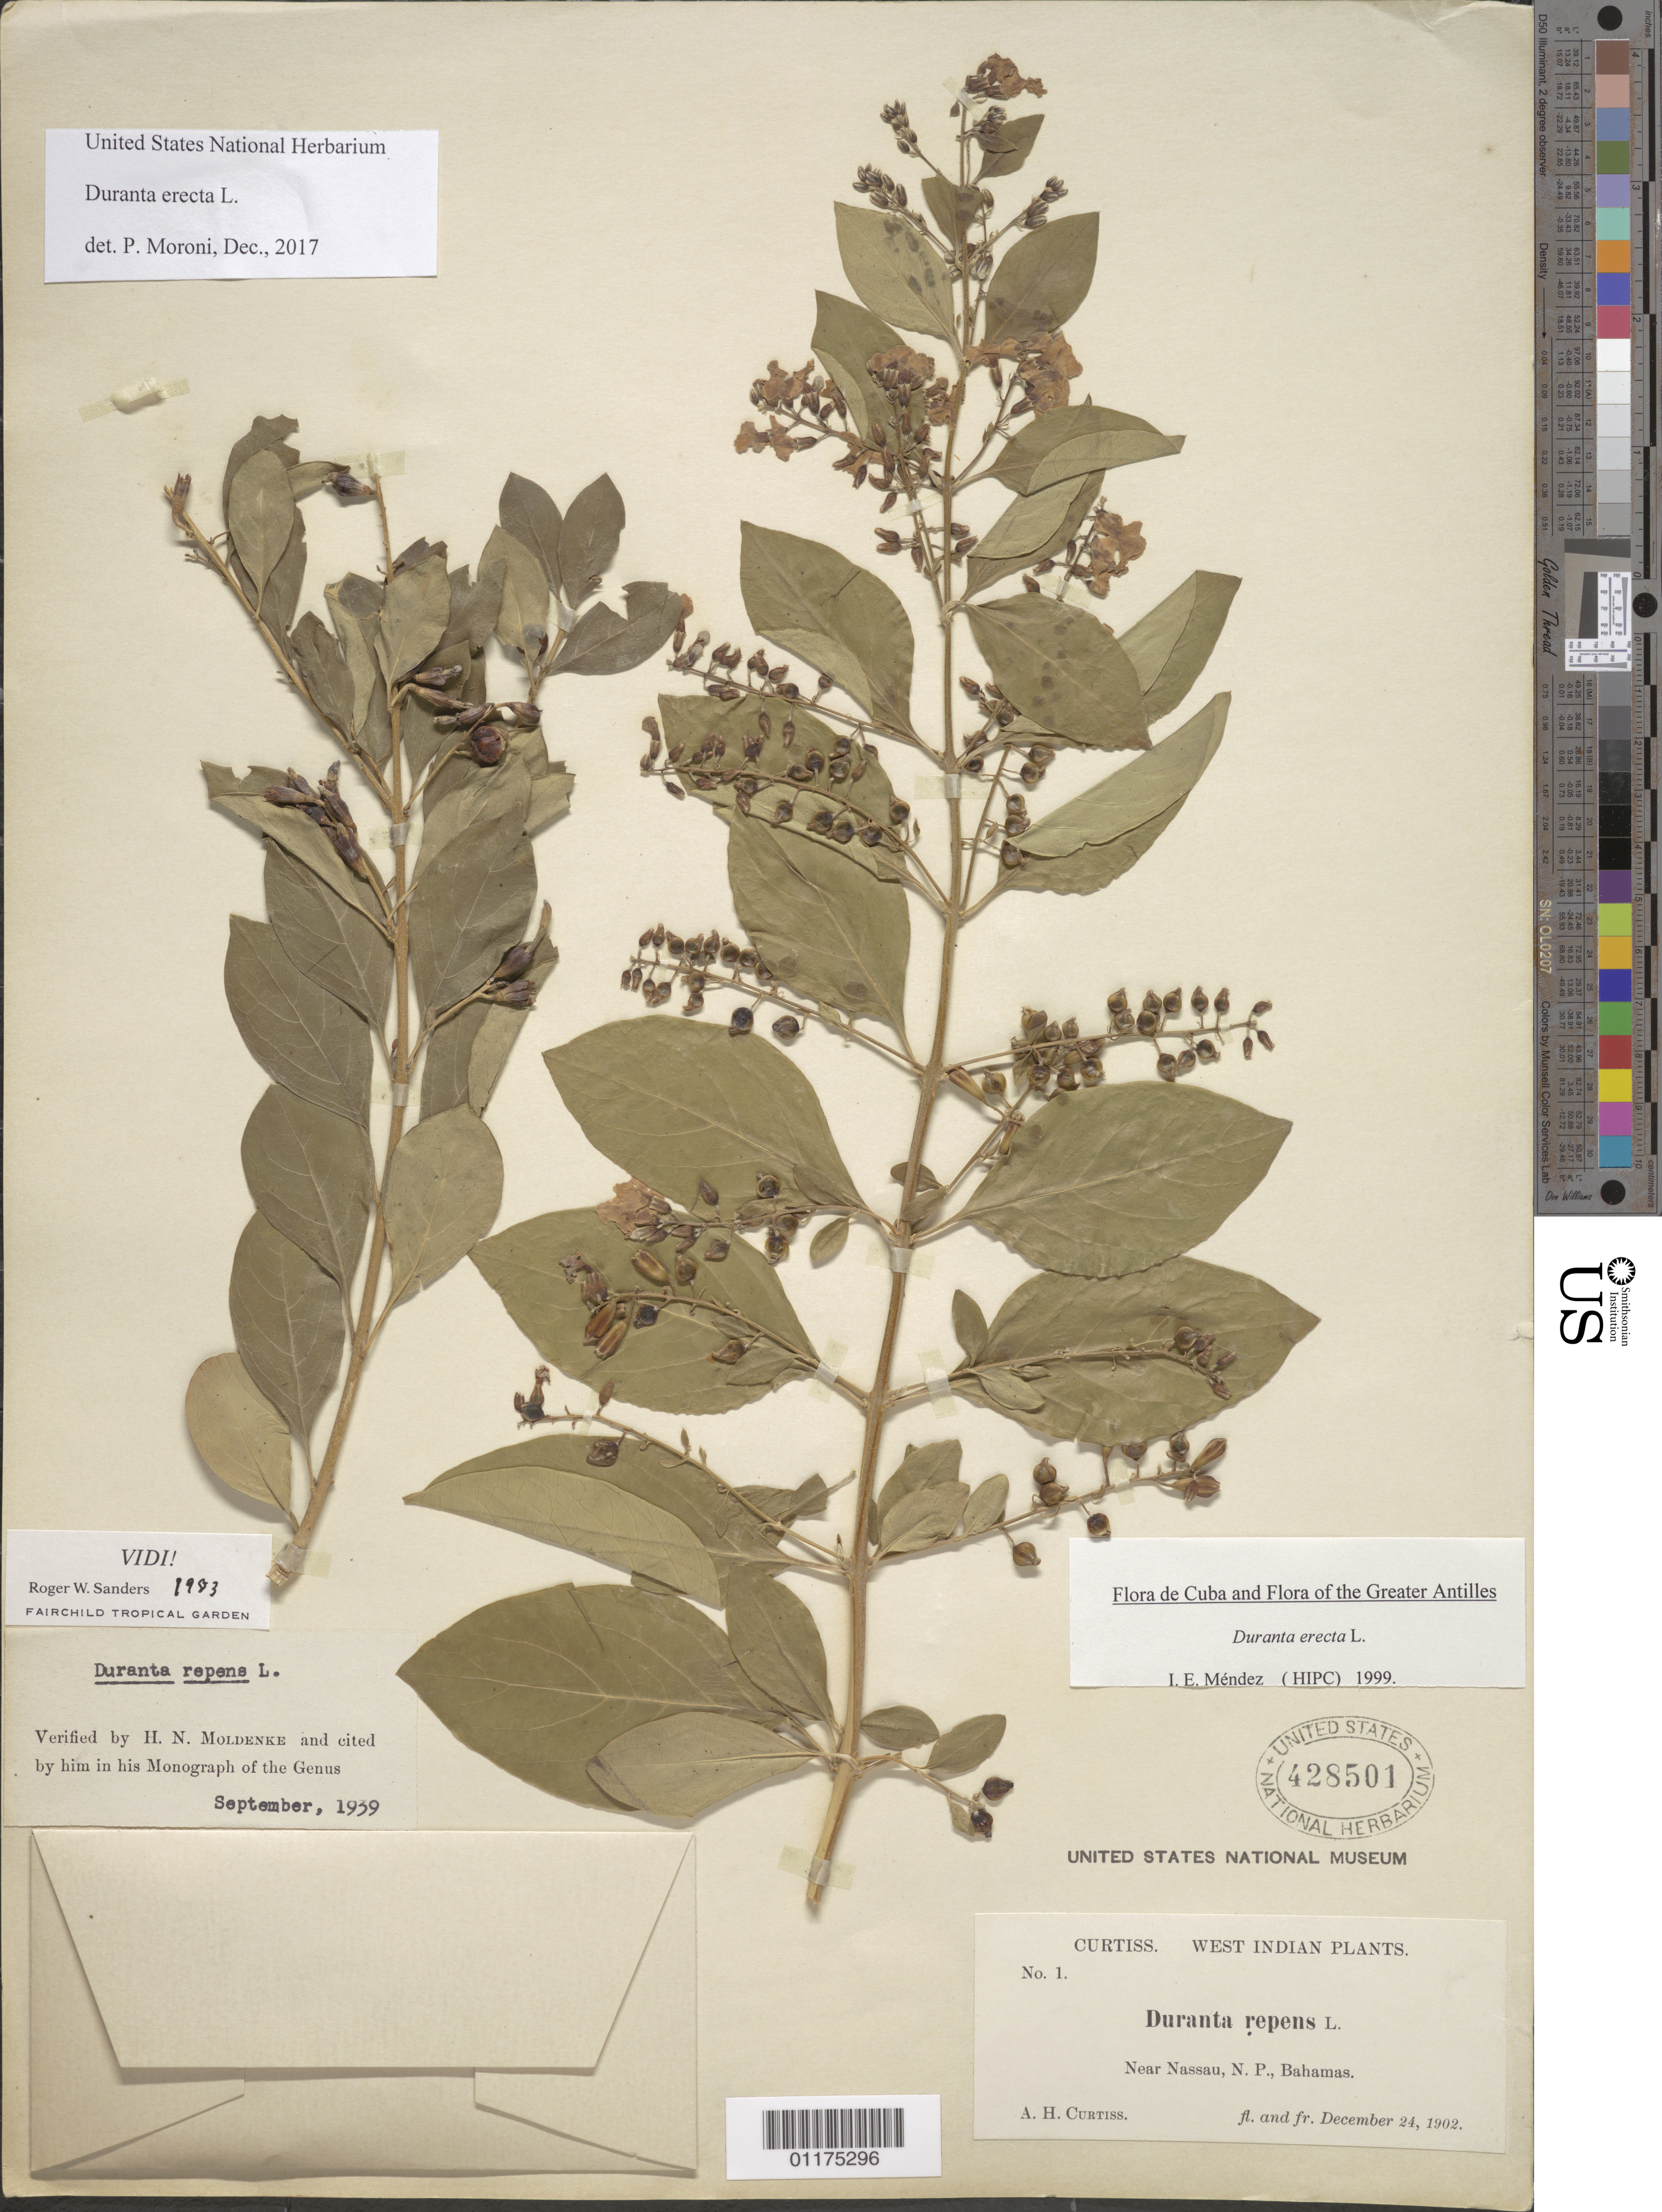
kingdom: Plantae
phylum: Tracheophyta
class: Magnoliopsida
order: Lamiales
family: Verbenaceae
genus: Duranta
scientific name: Duranta erecta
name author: L.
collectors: A. H. Curtiss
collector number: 1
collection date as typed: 24 Dec 1902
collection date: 1902-12-24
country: Bahamas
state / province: New Providence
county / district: Nassau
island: New Providence I.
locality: Near Nassua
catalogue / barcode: US 428501